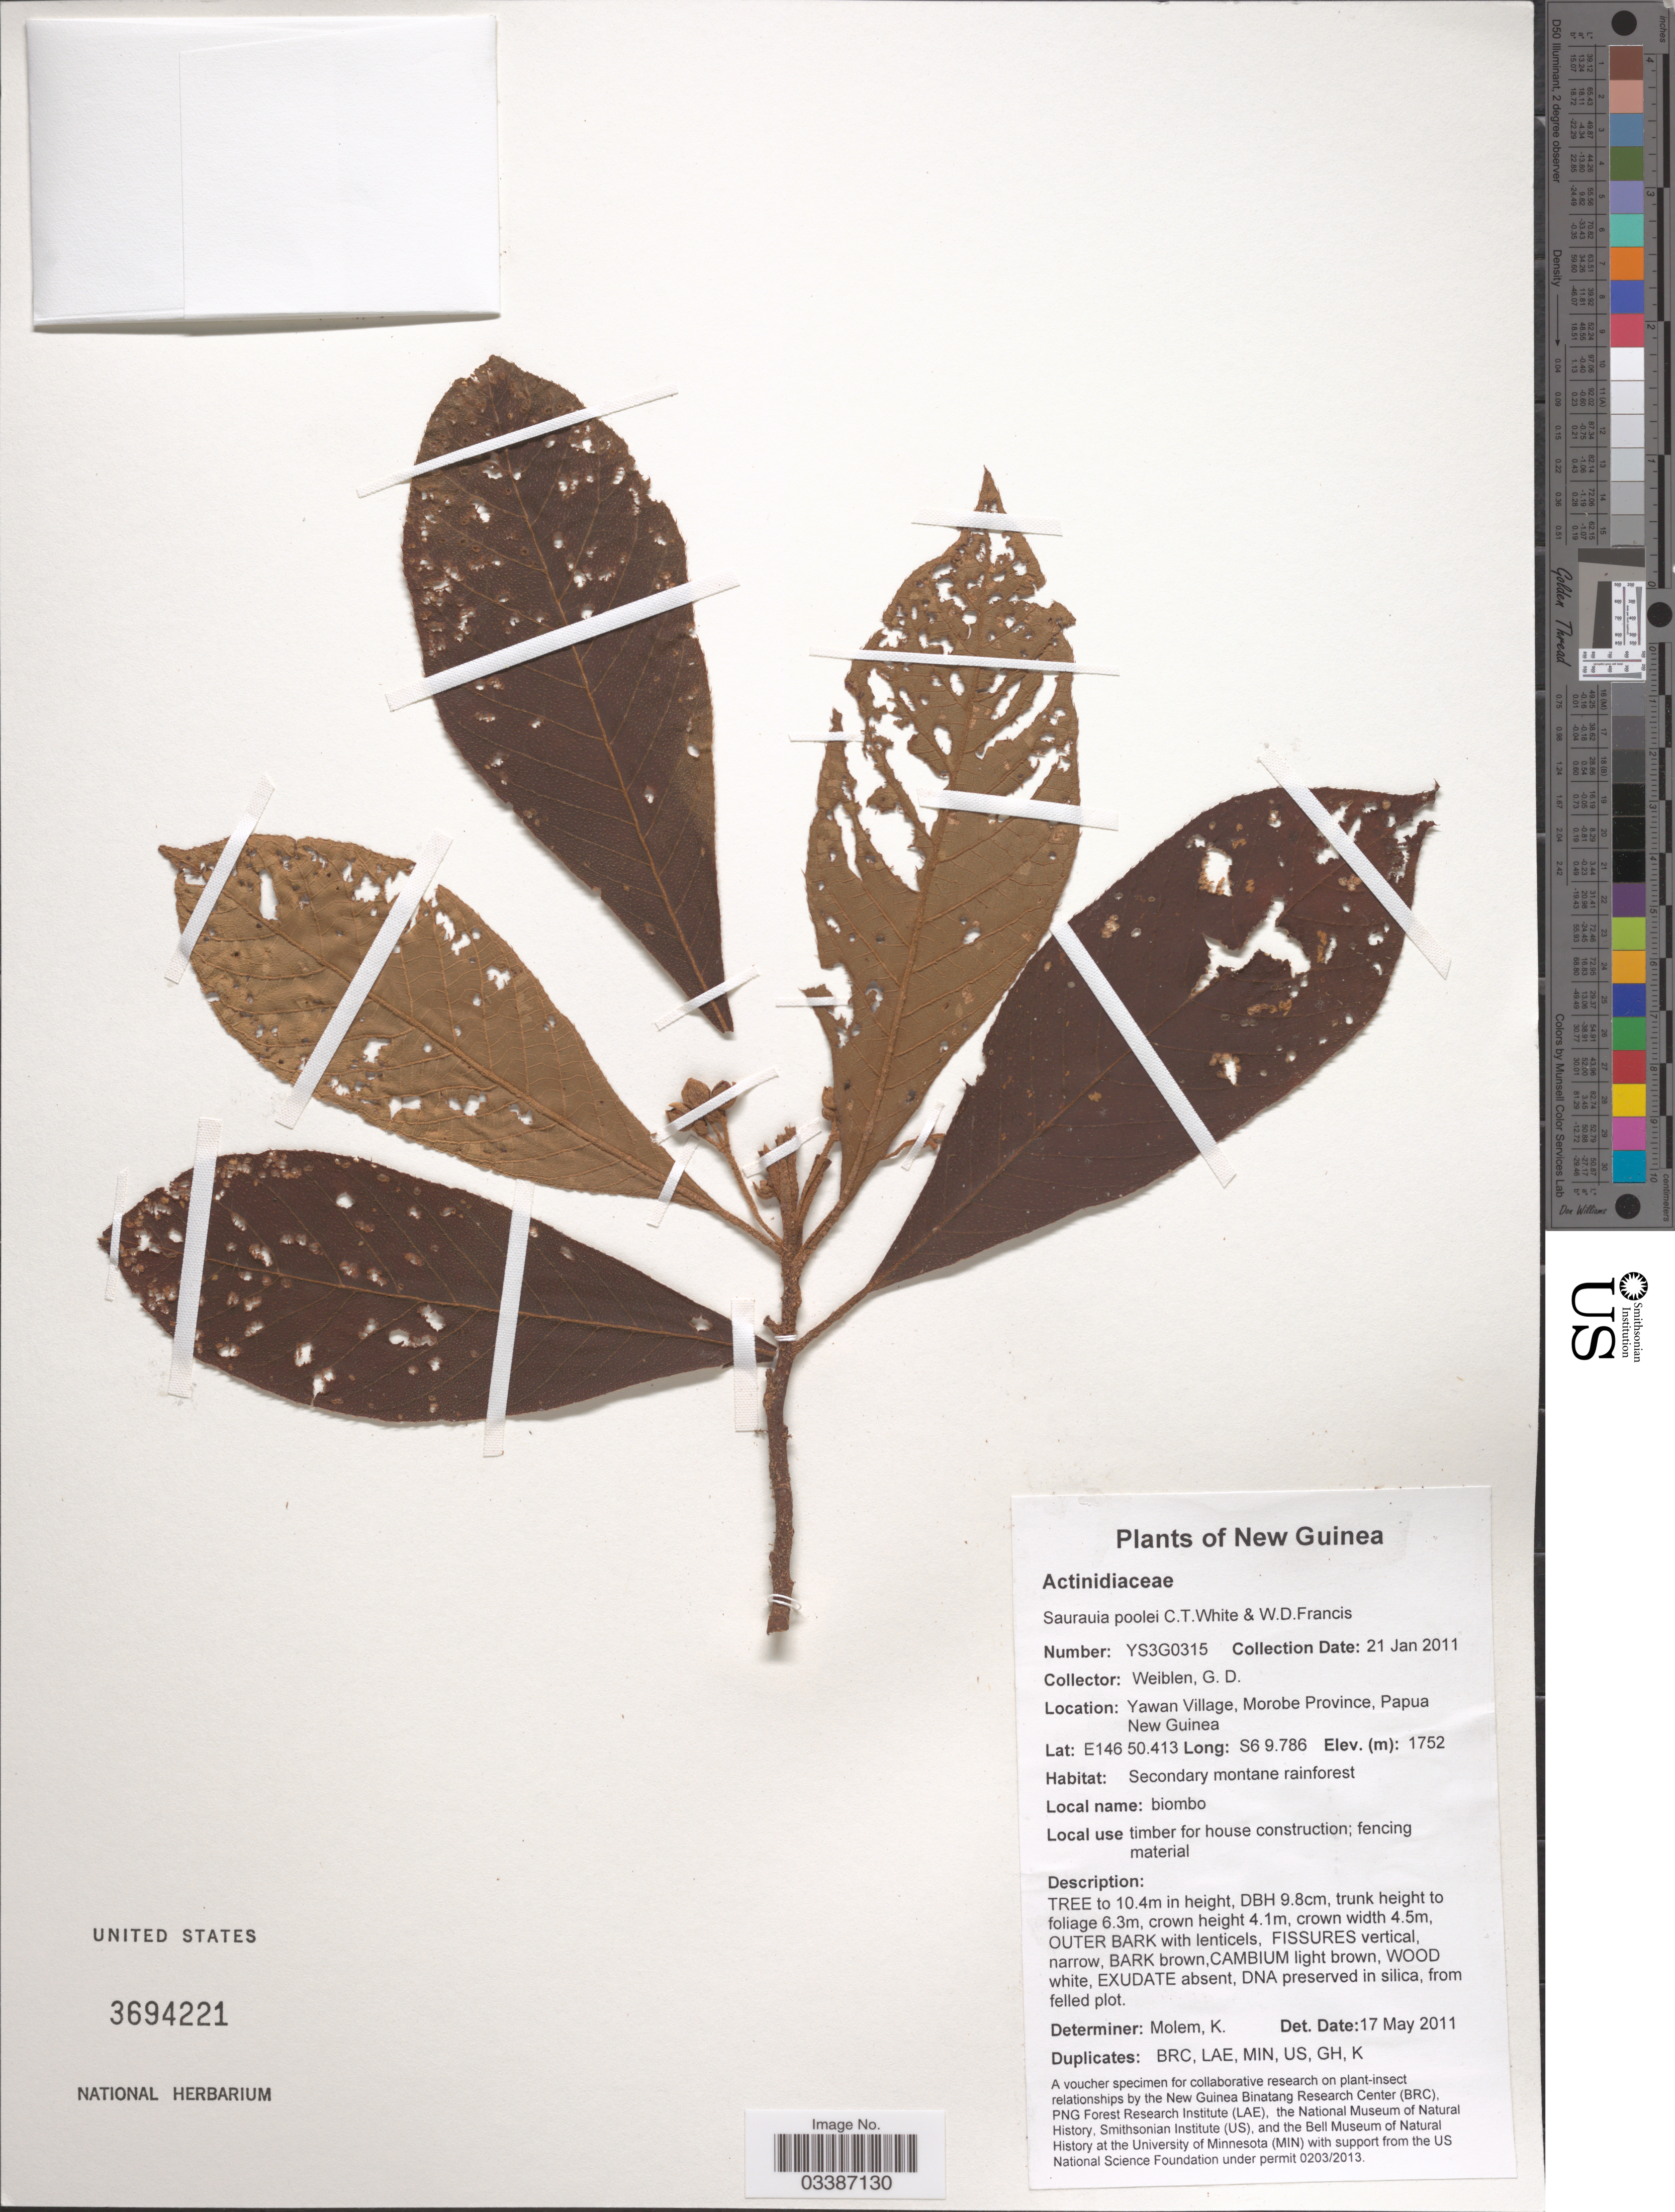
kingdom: Plantae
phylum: Tracheophyta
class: Magnoliopsida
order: Ericales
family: Actinidiaceae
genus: Saurauia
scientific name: Saurauia poolei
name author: C.T. White & W.D. Francis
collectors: G. D. Weiblen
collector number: YS3G0315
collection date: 2011-01-21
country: Papua New Guinea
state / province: Morobe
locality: New Guinea. Yawan Village.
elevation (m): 1752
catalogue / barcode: US 3694221